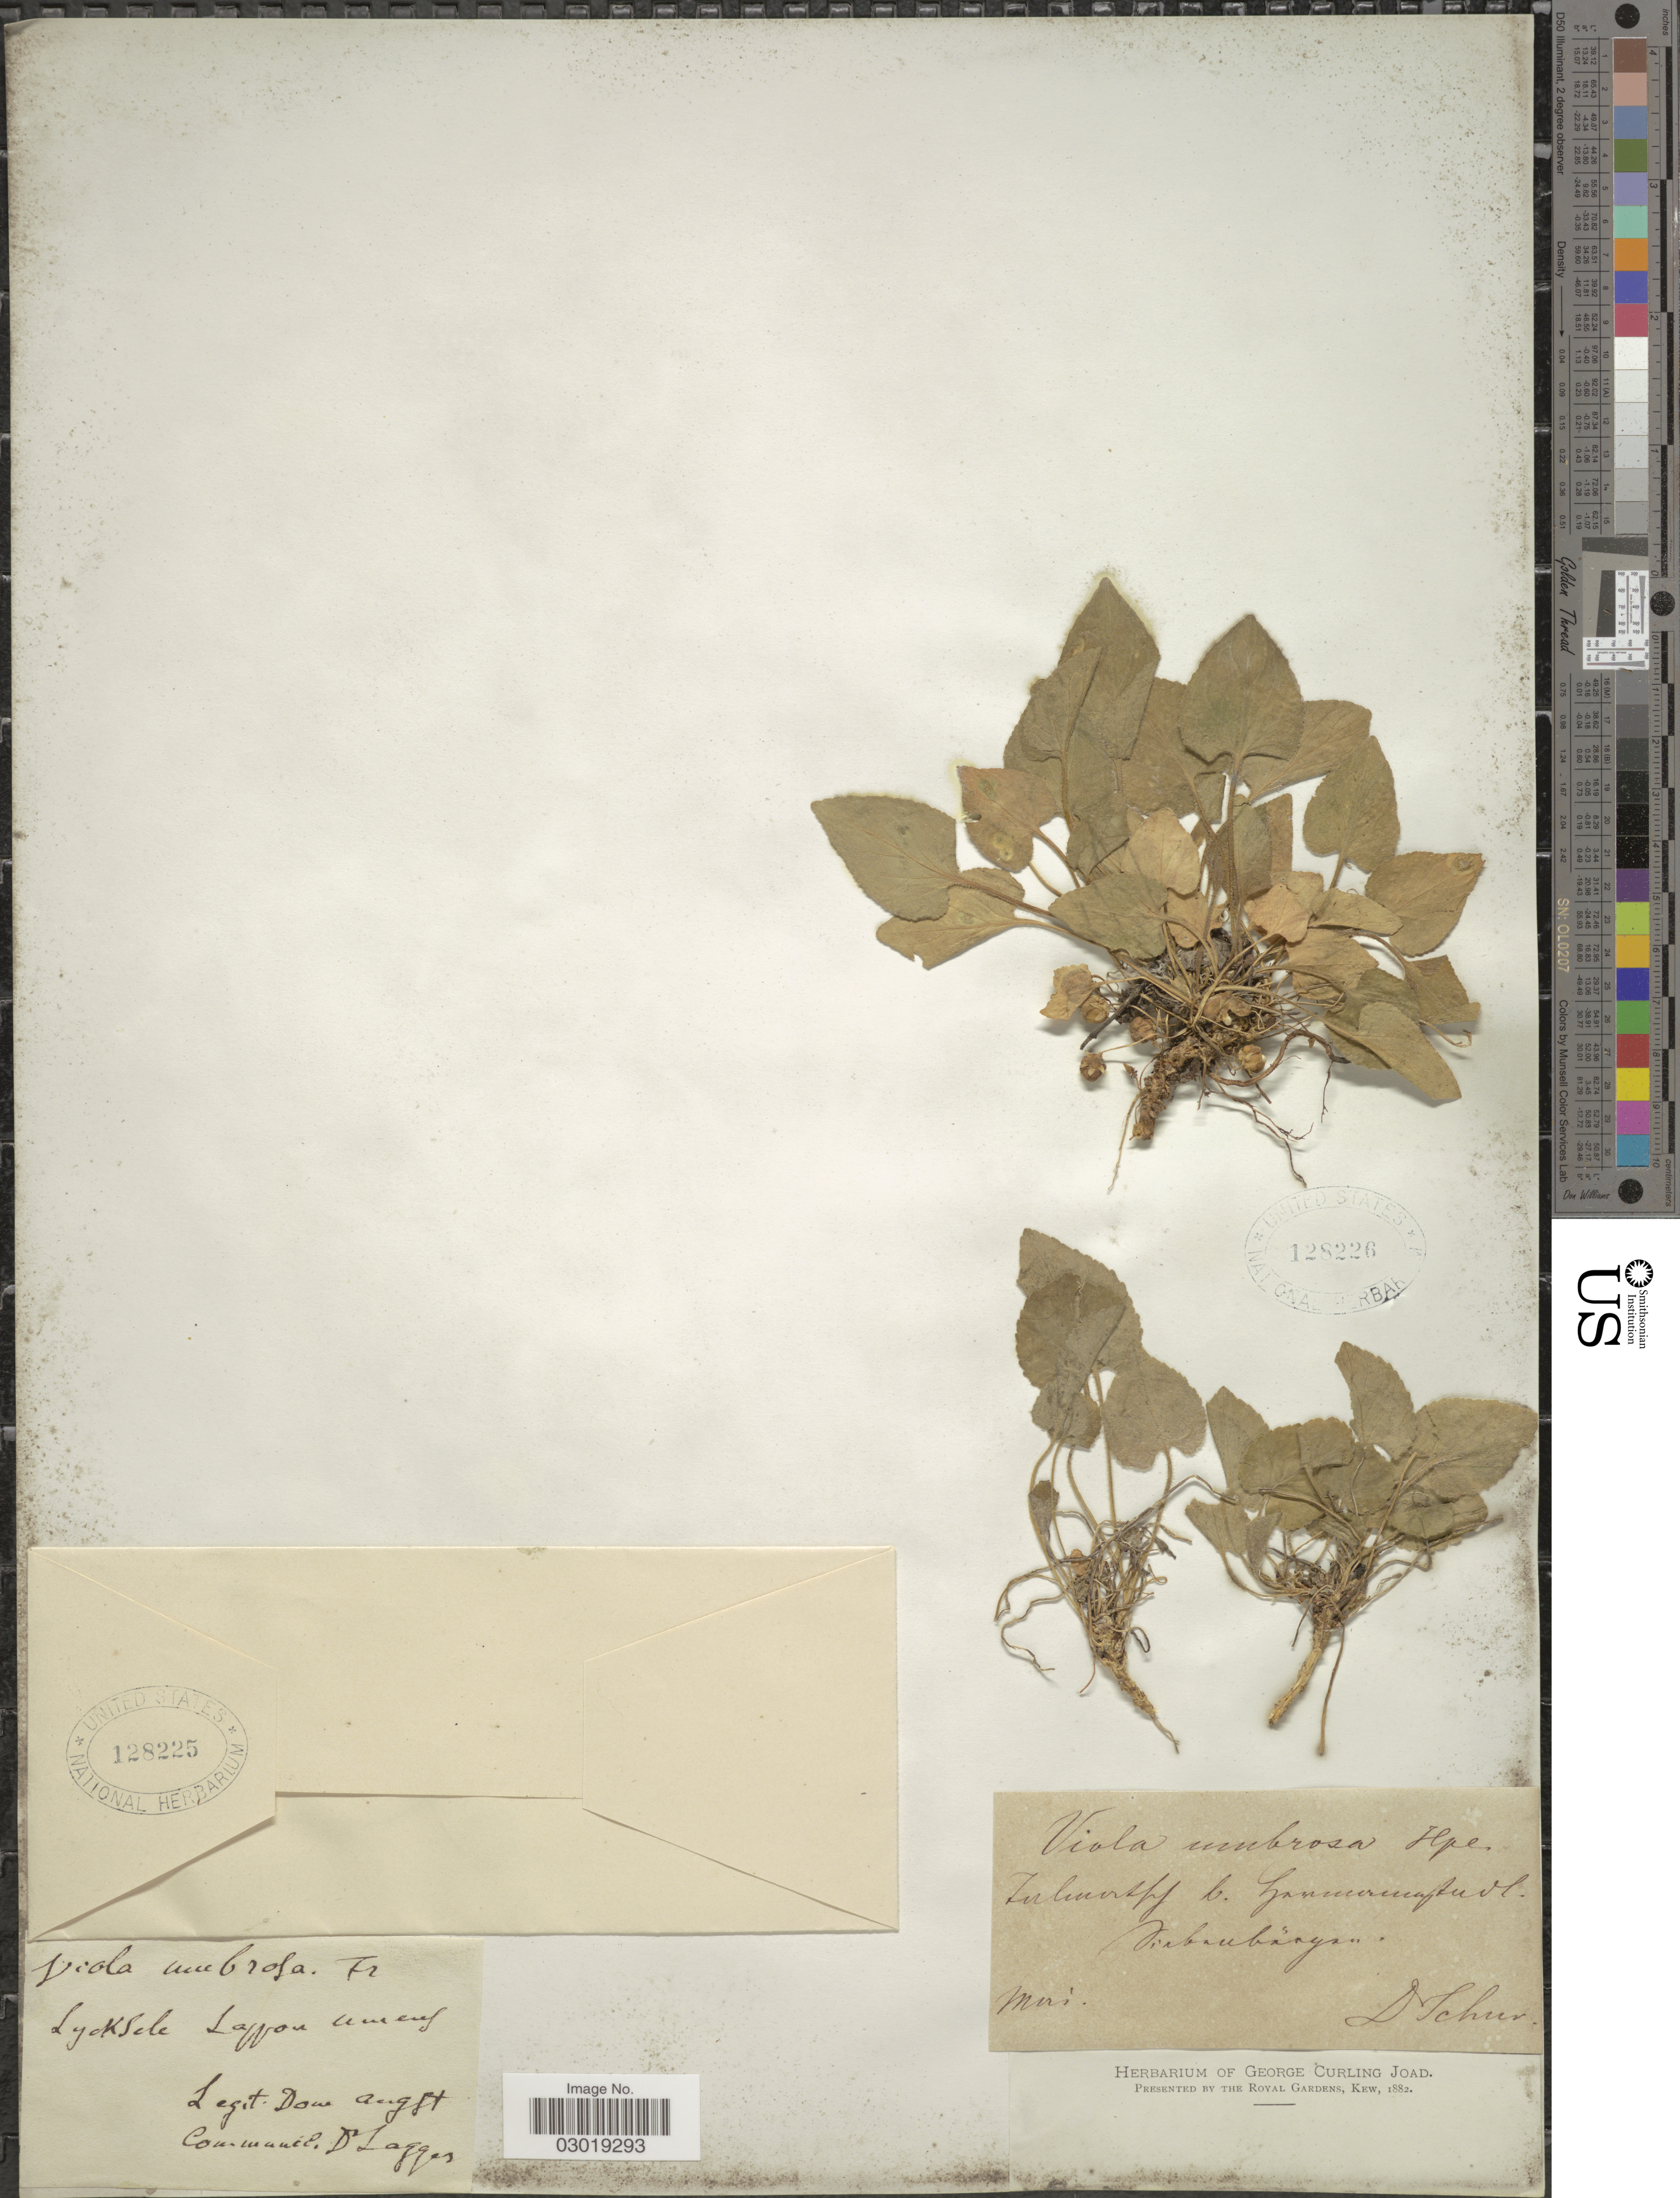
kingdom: Plantae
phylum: Tracheophyta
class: Magnoliopsida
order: Malpighiales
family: Violaceae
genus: Viola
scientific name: Viola selkirkii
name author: Pursh ex Goldie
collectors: D. Schur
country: Sweden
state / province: Västerbotten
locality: Lycksele Lappon.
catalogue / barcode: US 128225